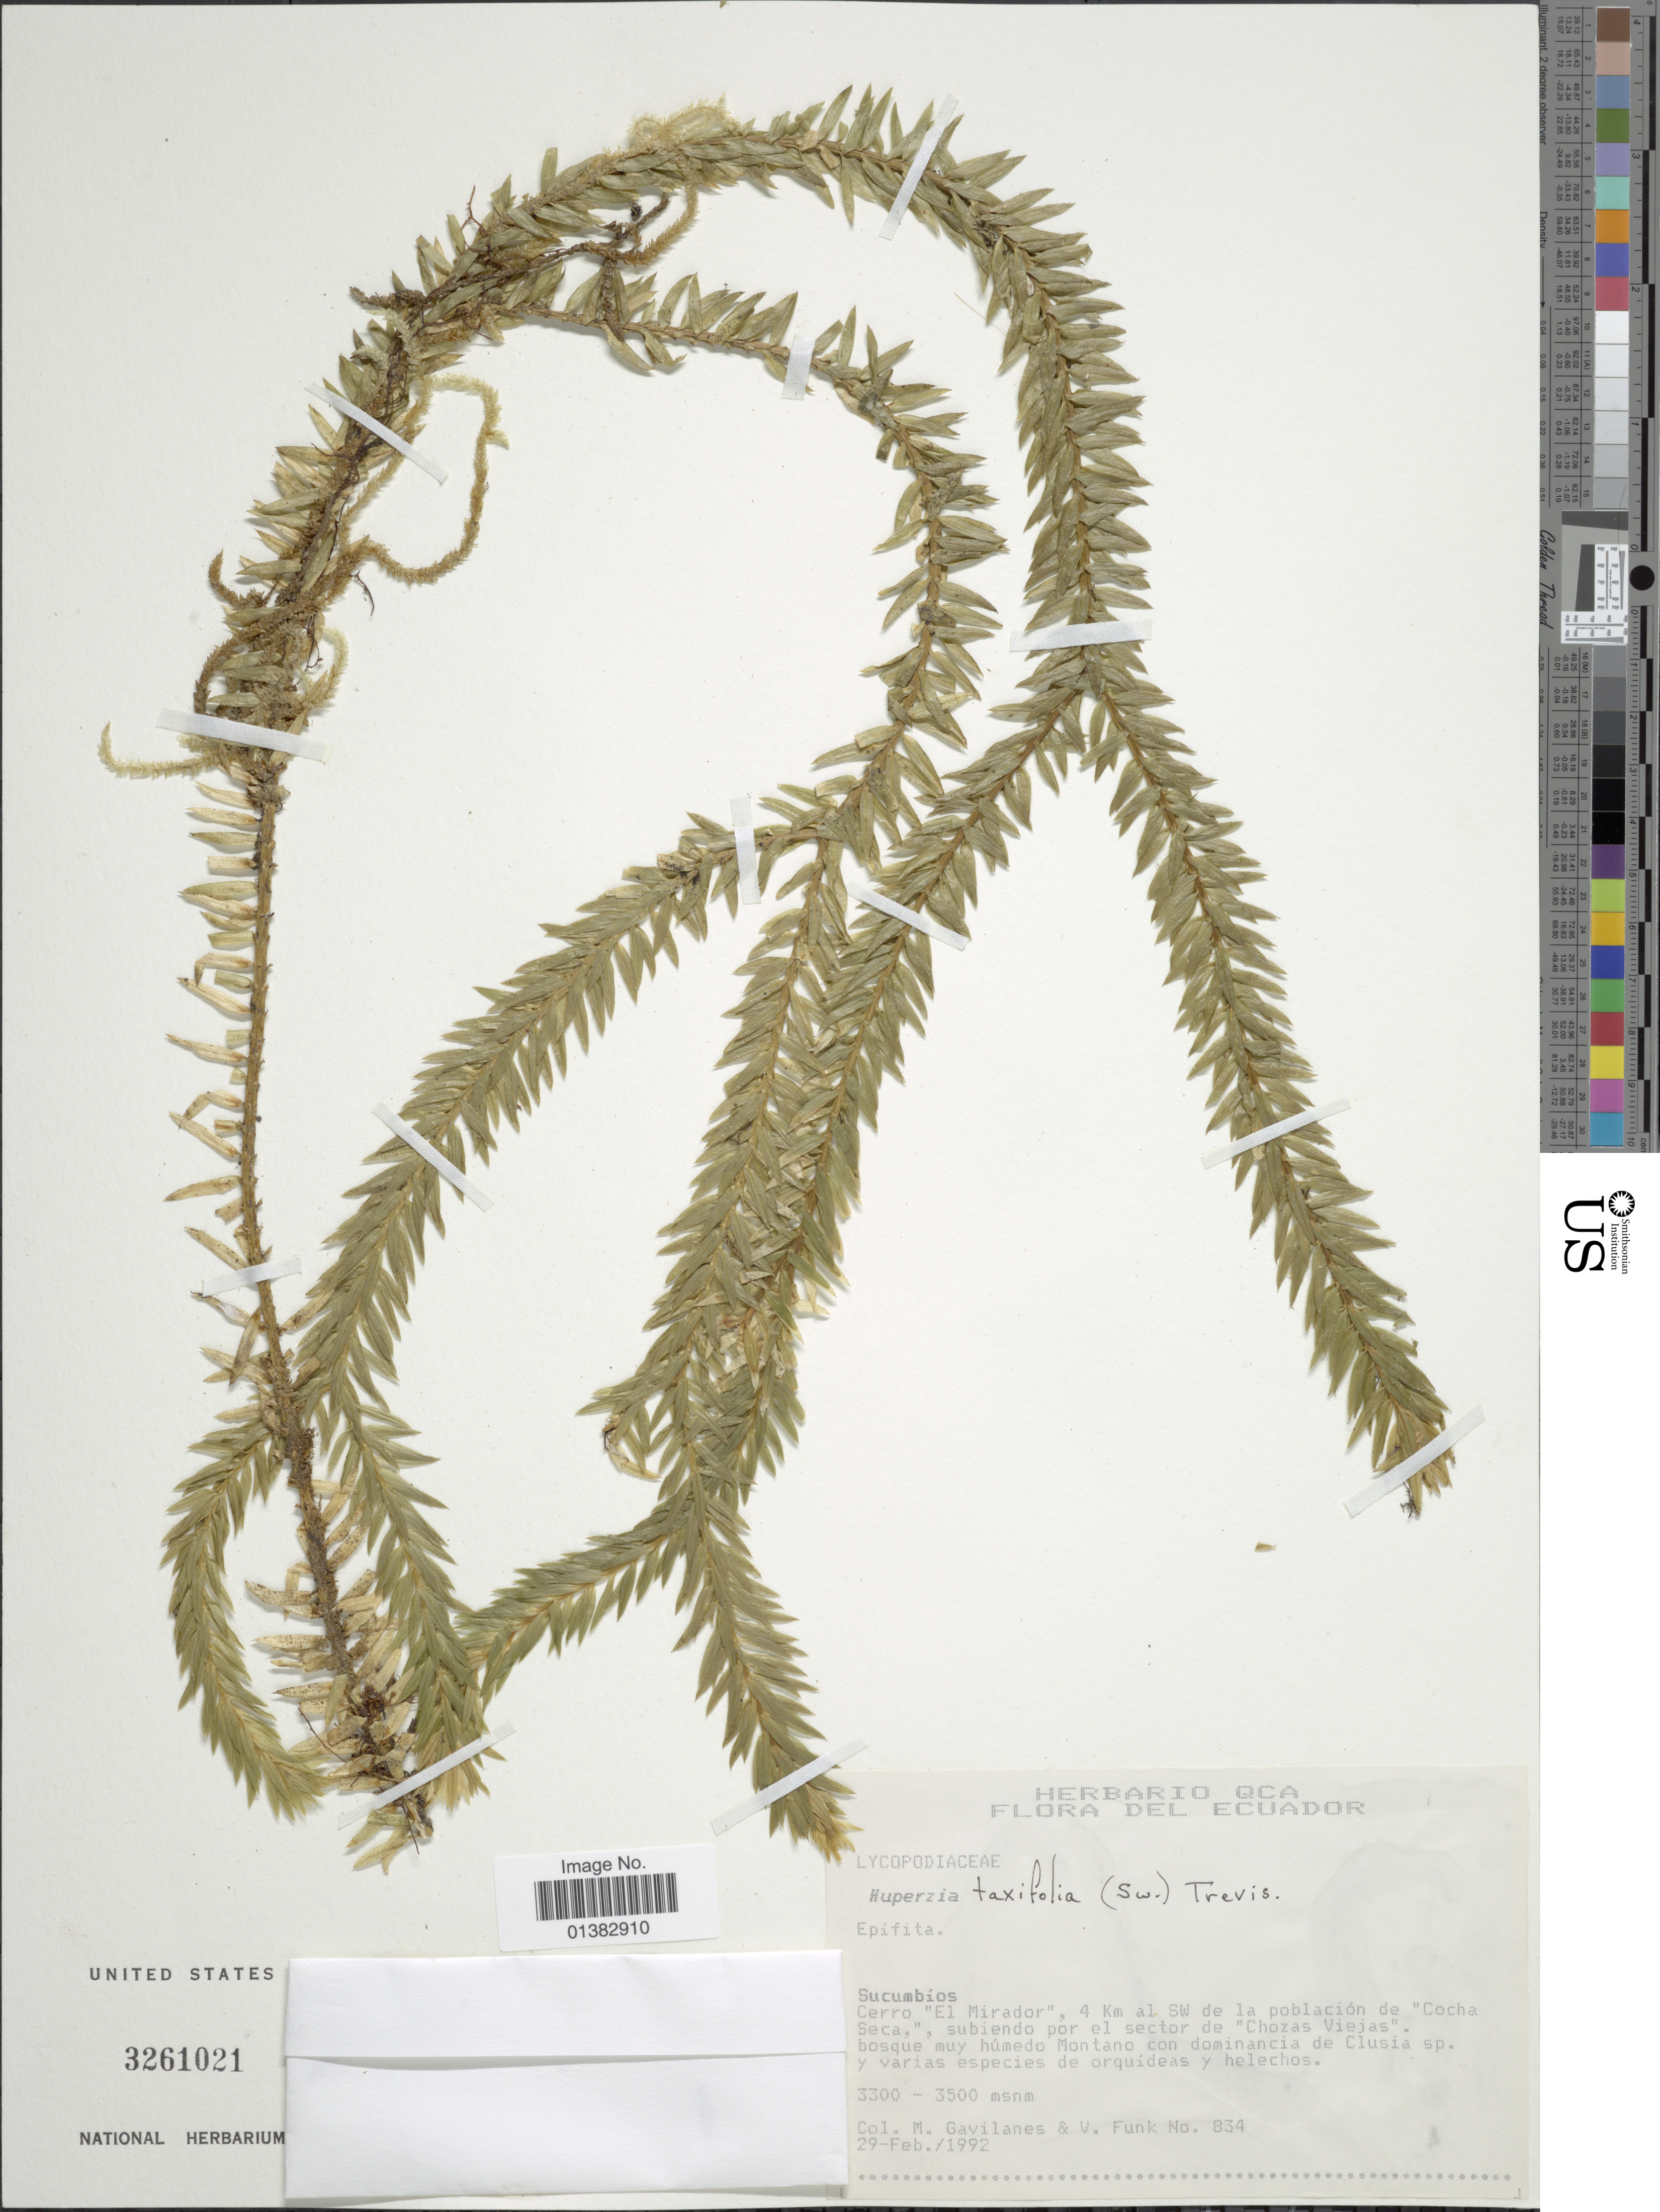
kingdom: Plantae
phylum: Tracheophyta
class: Lycopodiopsida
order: Lycopodiales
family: Lycopodiaceae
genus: Phlegmariurus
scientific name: Phlegmariurus taxifolius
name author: (Sw.) Á. Löve & D. Löve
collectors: M. Gavilanes & V. Funk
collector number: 834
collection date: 1992-02-29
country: Ecuador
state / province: Sucumbíos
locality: Cerro "El Mirador", 4 Km al SW de la población de "Cocha Seca", subiendo por el sector de "Chozas Viejas"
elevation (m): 3300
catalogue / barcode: US 3261021